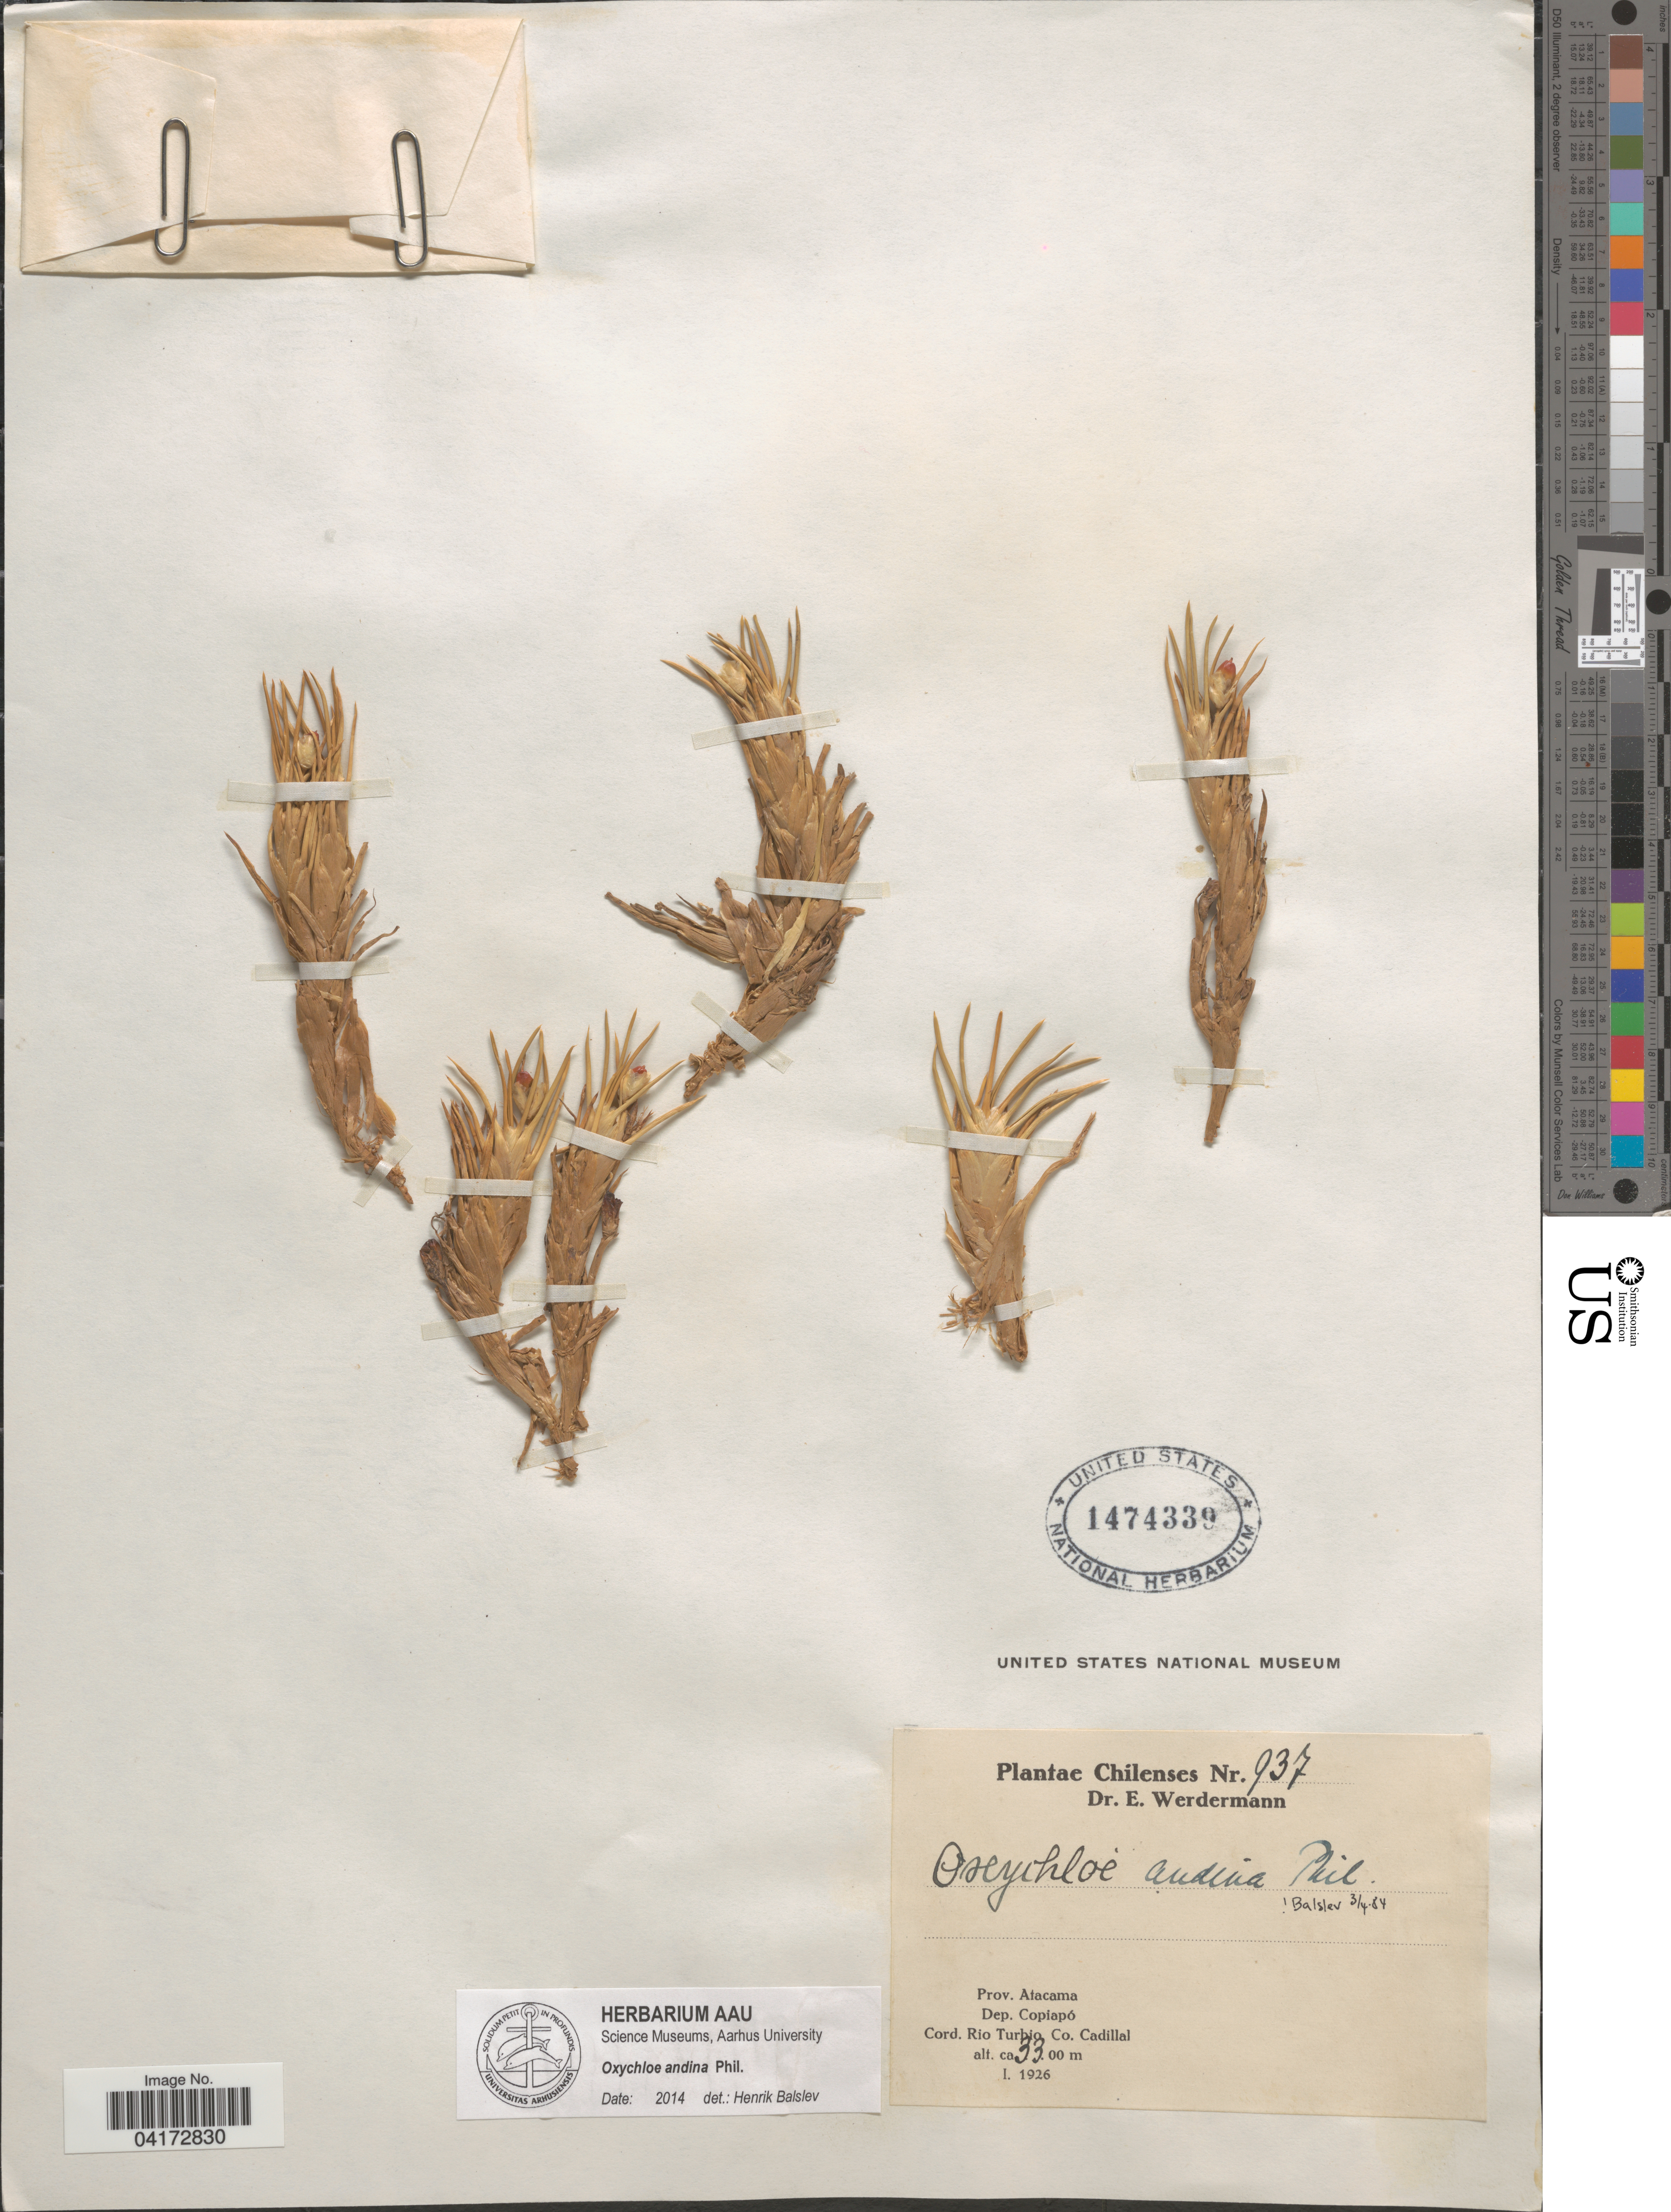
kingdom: Plantae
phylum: Tracheophyta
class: Liliopsida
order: Poales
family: Juncaceae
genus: Oxychloe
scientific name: Oxychloë andina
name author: Phil.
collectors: E. Werdermann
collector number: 937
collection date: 1926-01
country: Chile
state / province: Atacama (III)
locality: Dep. Copiapó. Cord. Rio Turbio Co. Cadillal.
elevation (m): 3300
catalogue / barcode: US 1474339